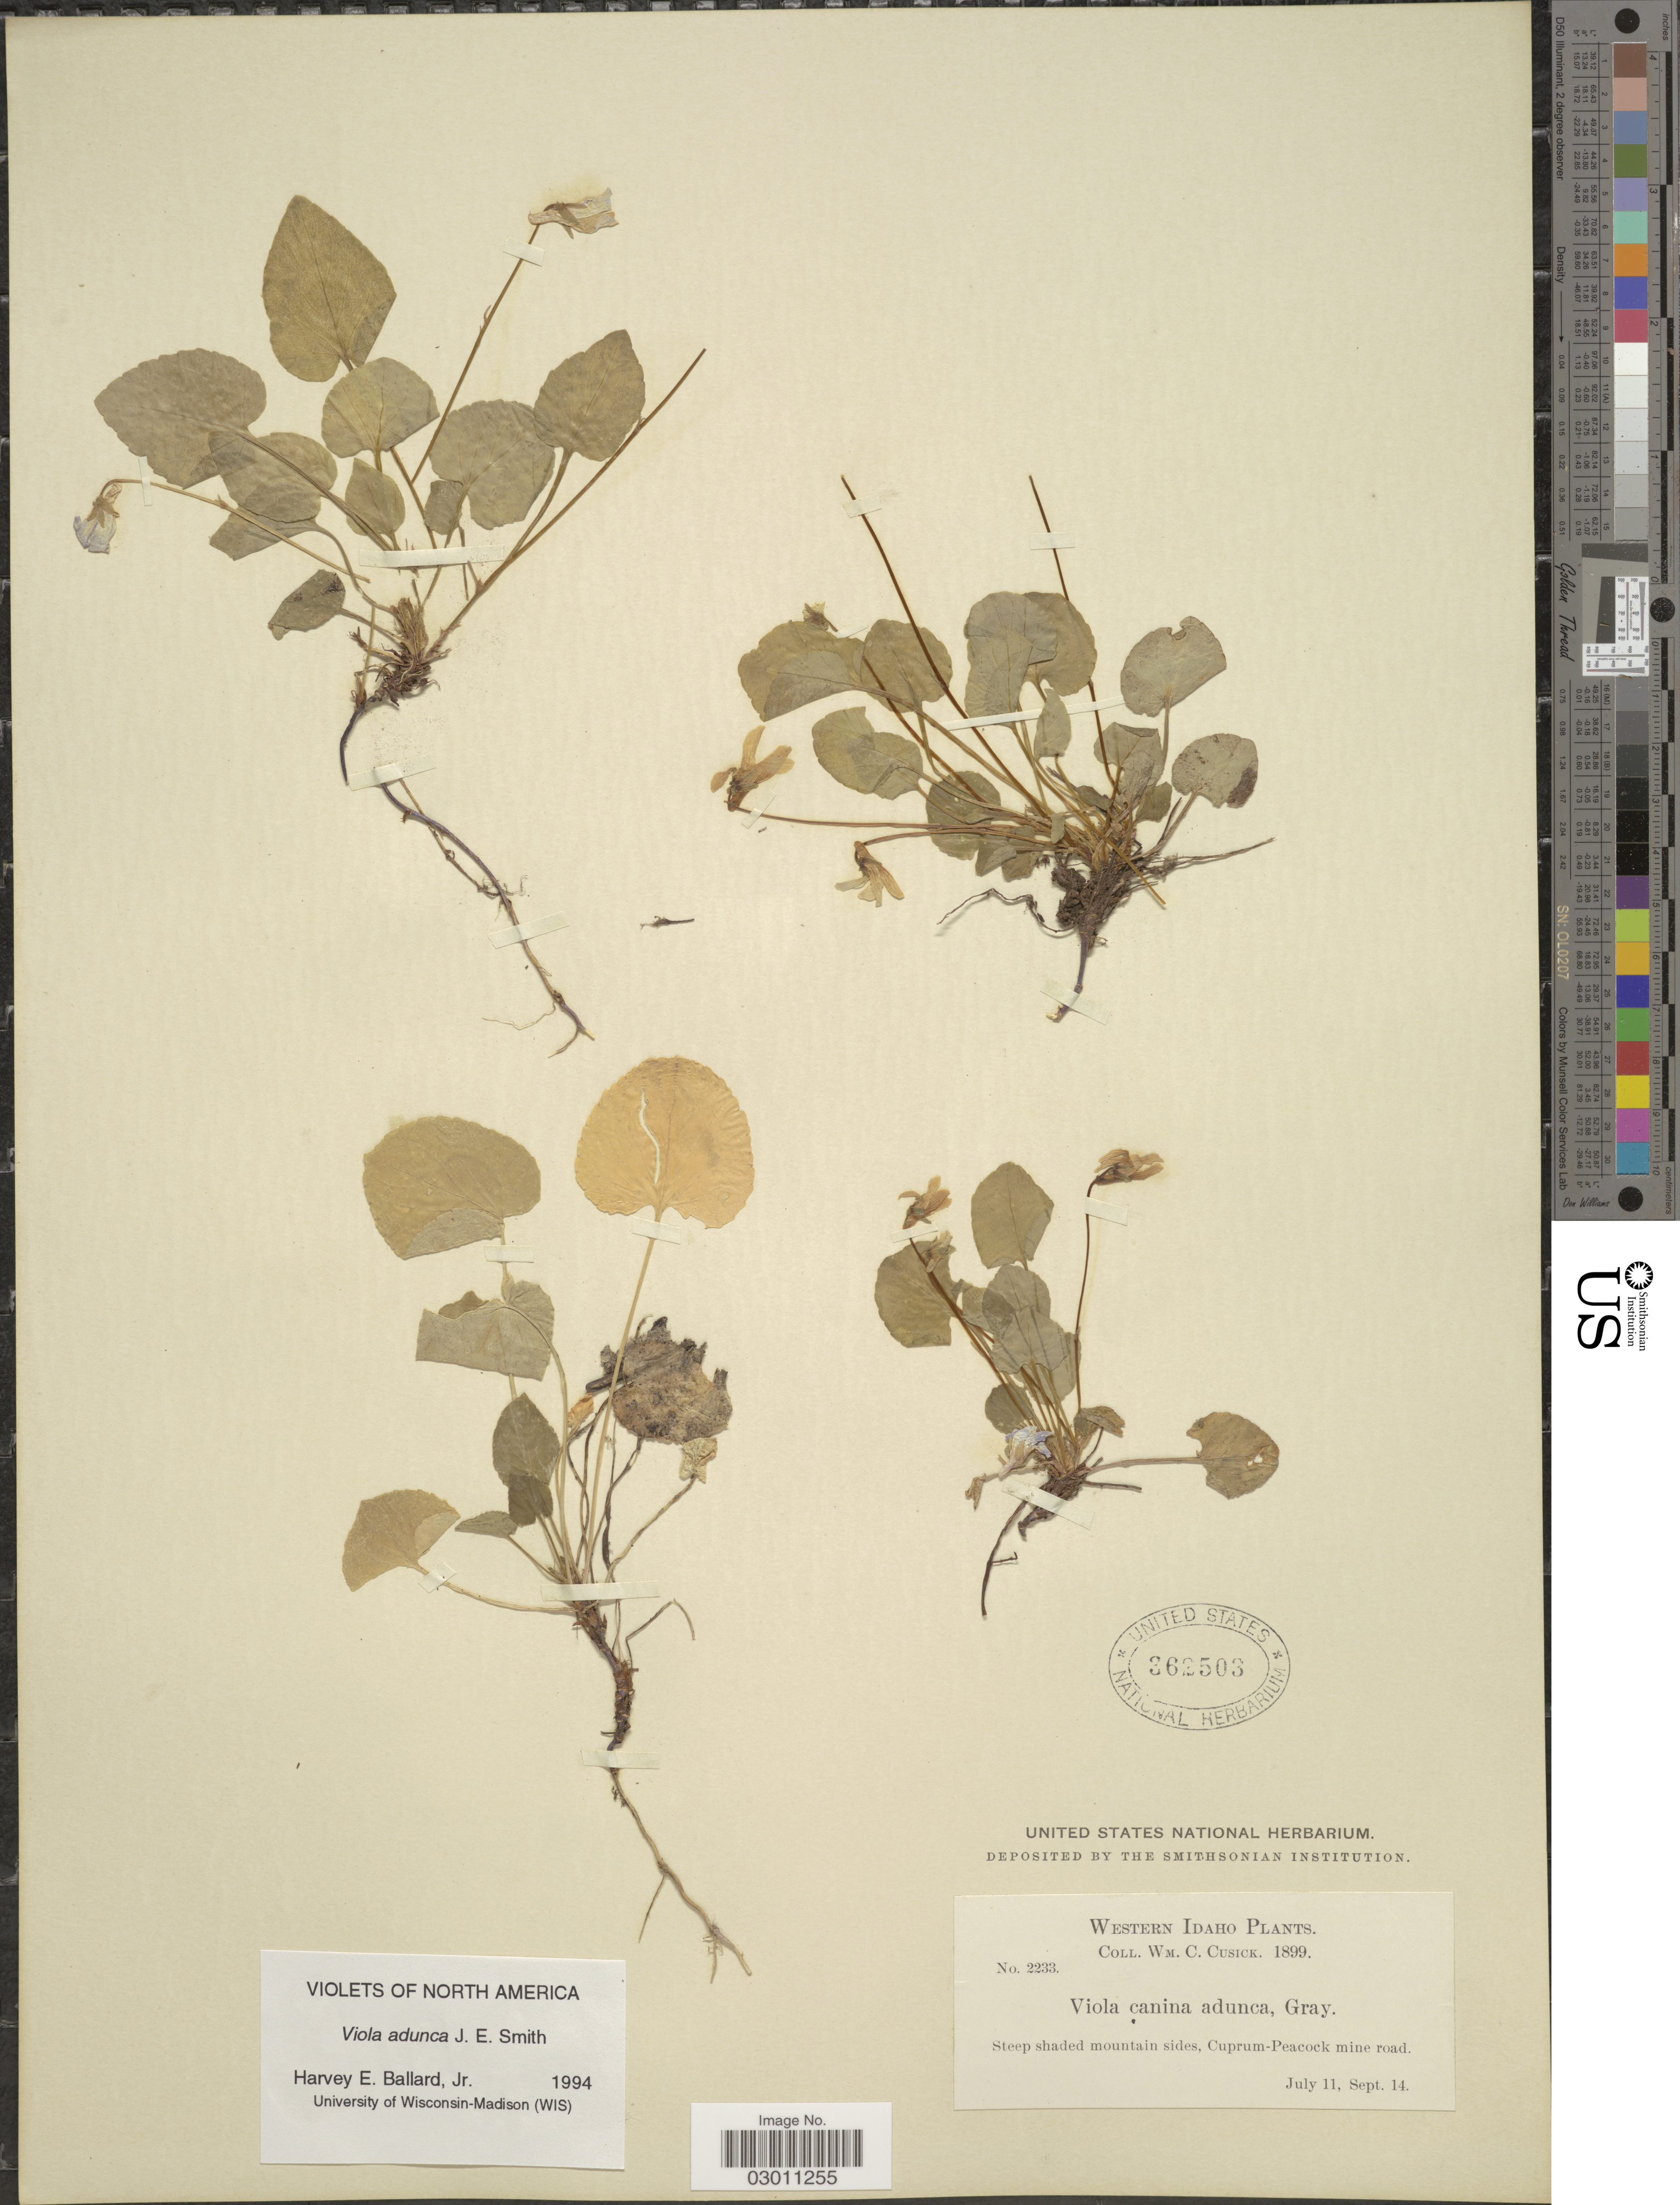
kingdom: Plantae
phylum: Tracheophyta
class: Magnoliopsida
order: Malpighiales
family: Violaceae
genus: Viola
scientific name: Viola adunca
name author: Sm.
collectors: W. C. Cusick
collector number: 2233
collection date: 1899-07-11/1899-09-14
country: United States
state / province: Idaho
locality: Western Idaho. Cuprum-Pacock mine road.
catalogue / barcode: US 362503